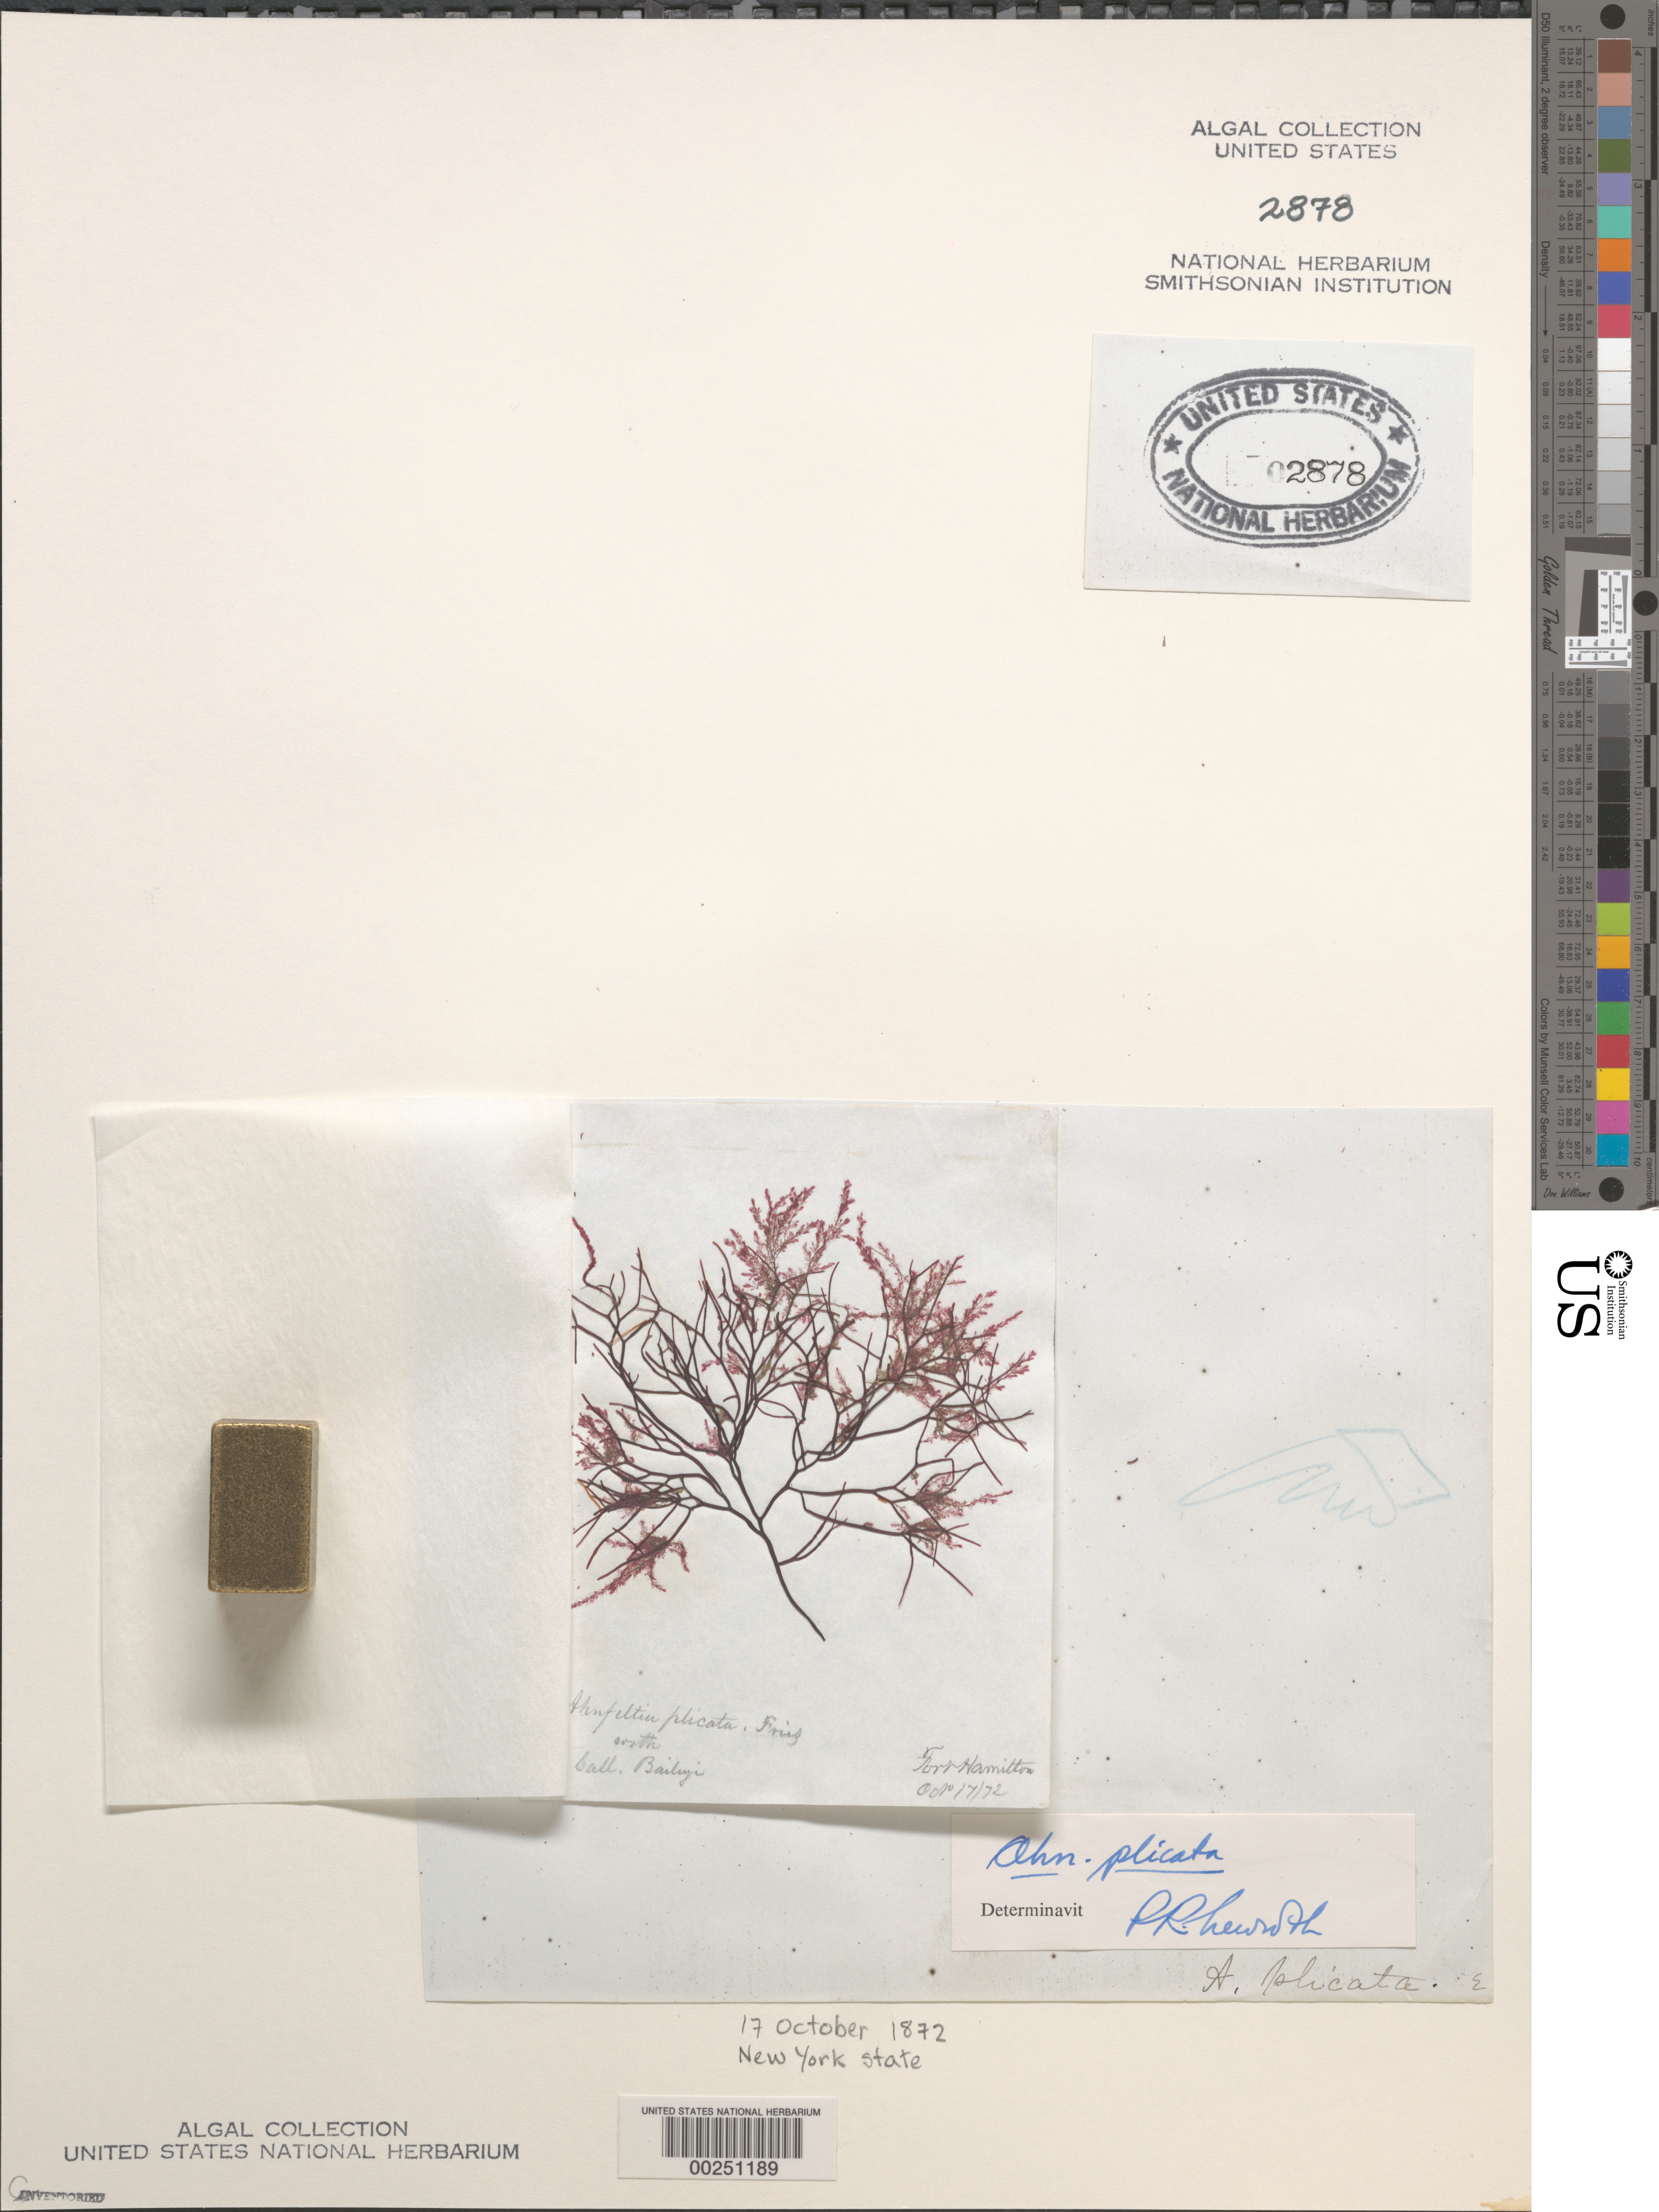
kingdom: Plantae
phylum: Rhodophyta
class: Florideophyceae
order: Ahnfeltiales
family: Ahnfeltiaceae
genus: Ahnfeltia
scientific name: Ahnfeltia plicata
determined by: Newroth, P. R.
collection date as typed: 17 Oct 1872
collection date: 1872-10-17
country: United States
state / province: New York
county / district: Kings County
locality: Fort Hamilton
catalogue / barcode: US 2878